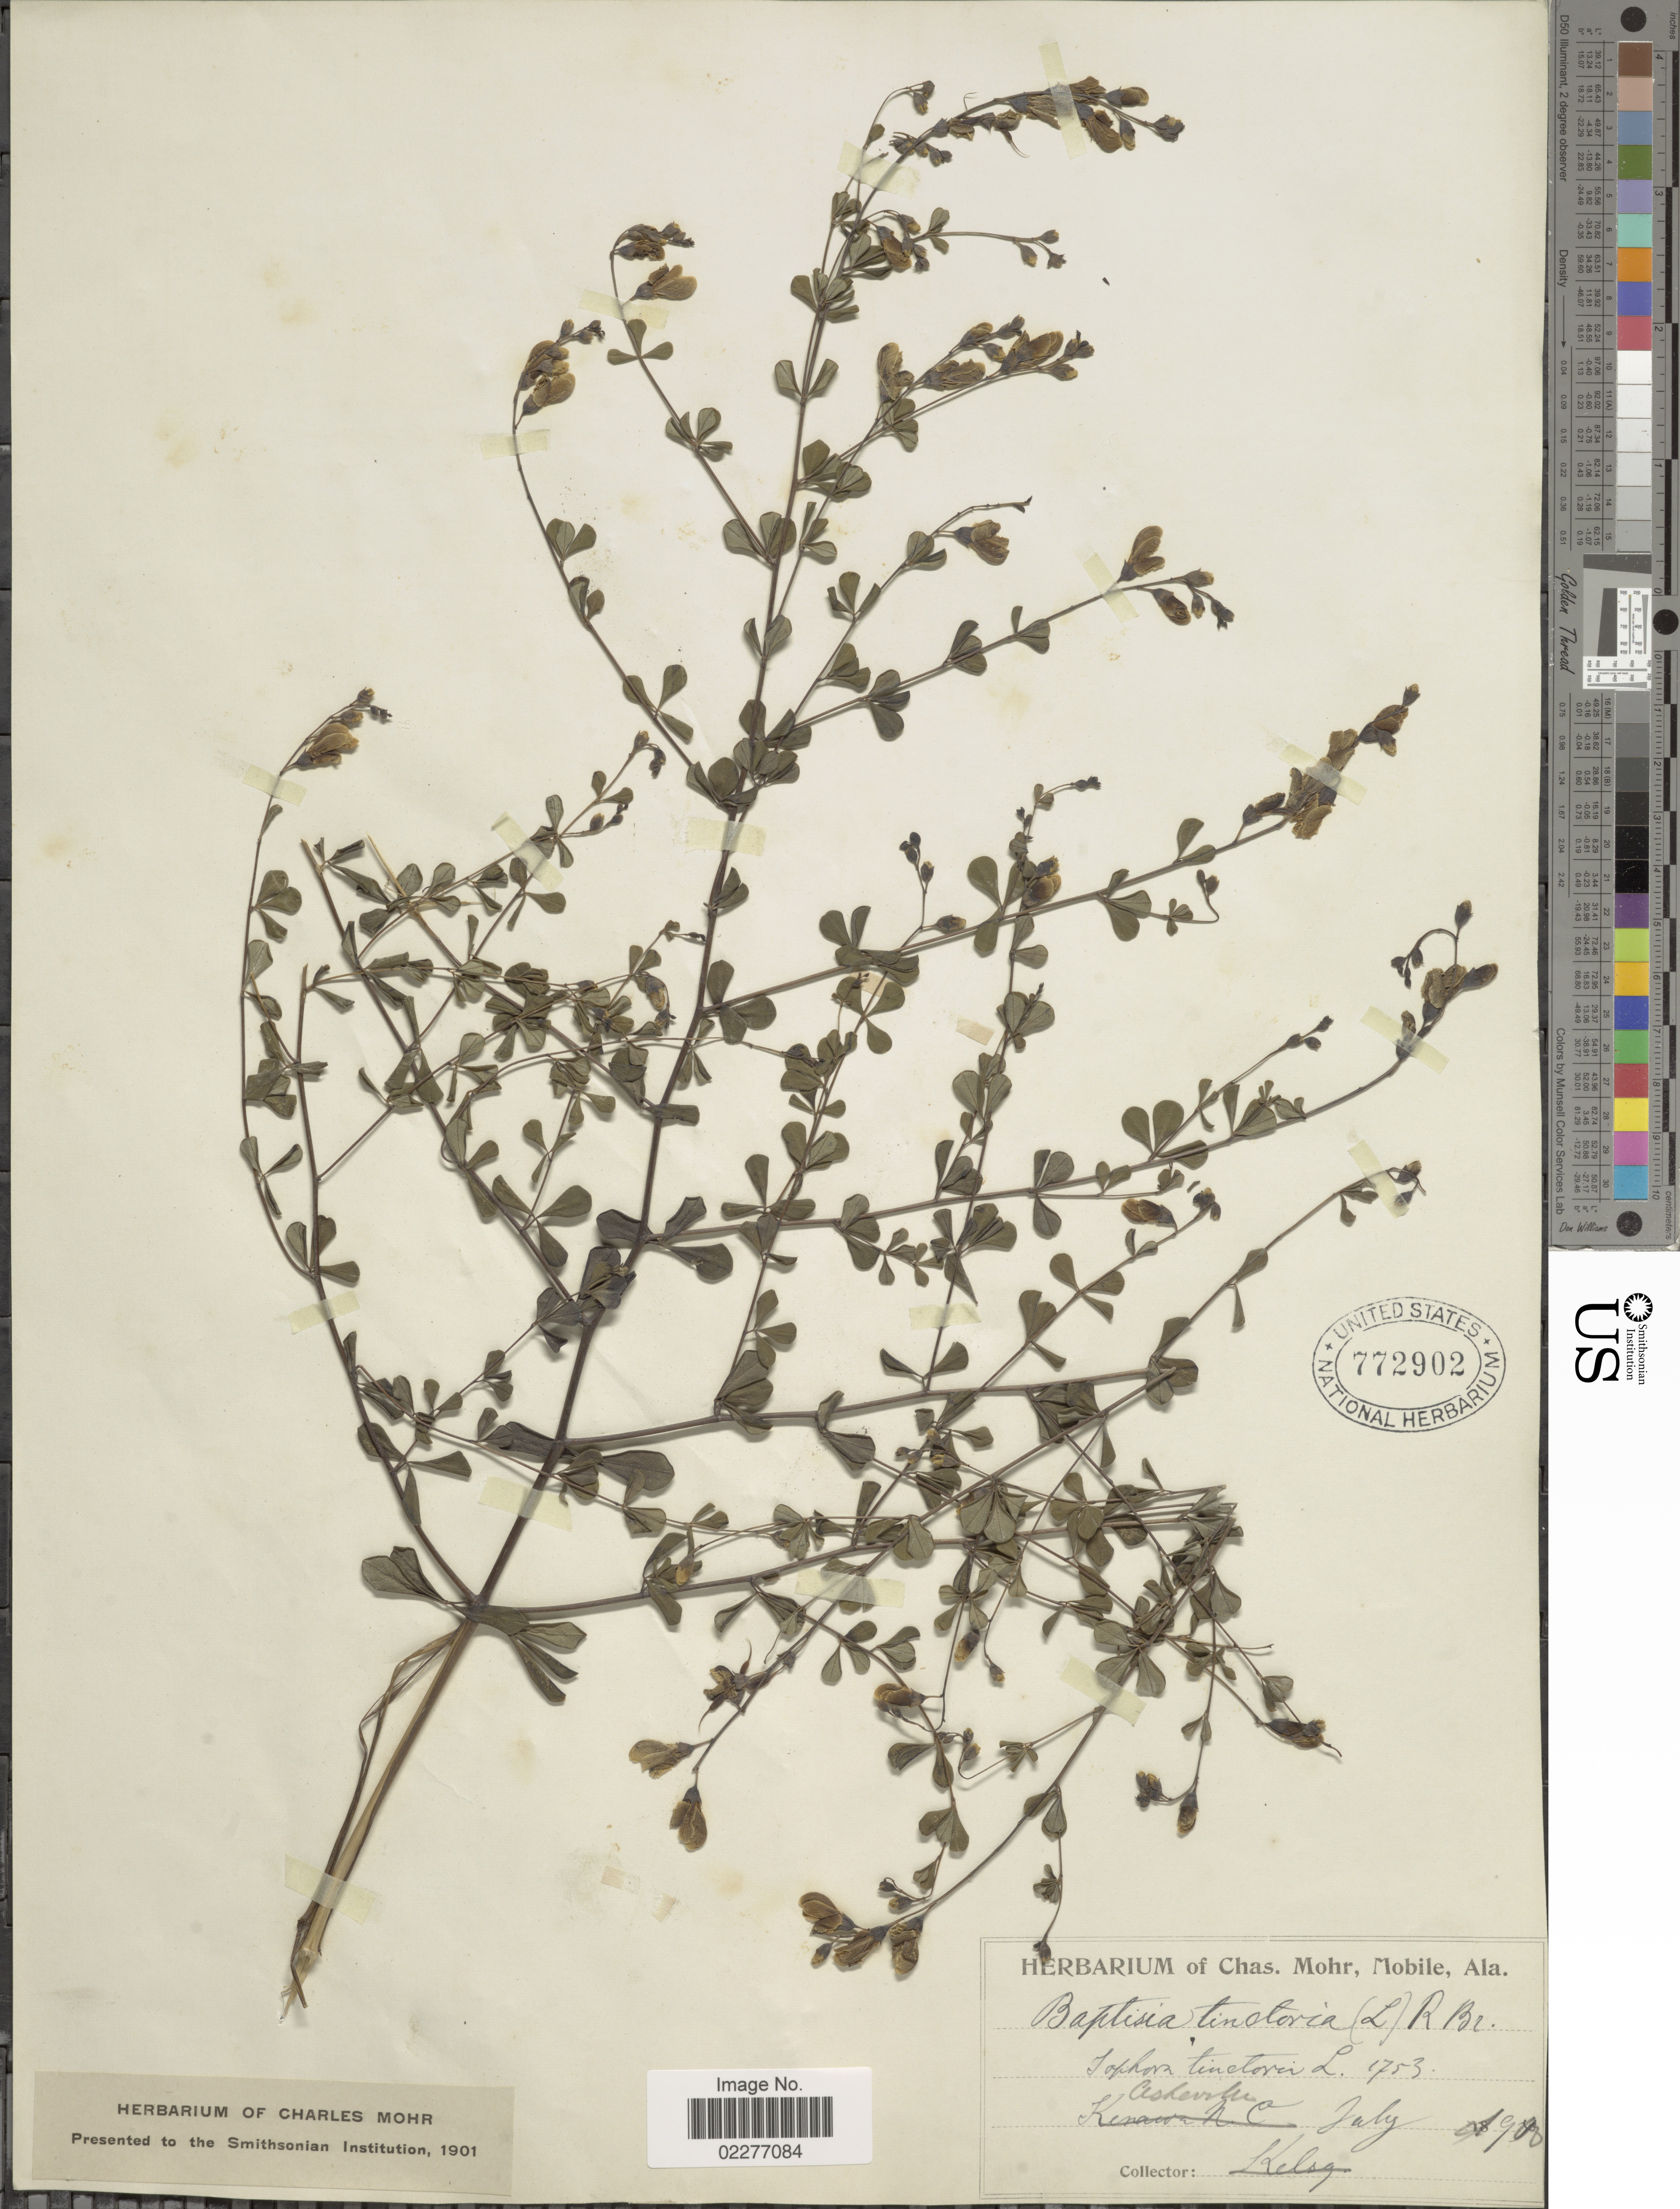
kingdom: Plantae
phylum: Tracheophyta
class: Magnoliopsida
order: Fabales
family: Fabaceae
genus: Baptisia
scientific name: Baptisia tinctoria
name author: (L.) R. Br.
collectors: ex herb. Charles Mohr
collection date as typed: Transcribed d/m/y: /7/90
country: United States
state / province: North Carolina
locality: Asheville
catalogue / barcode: US 772902